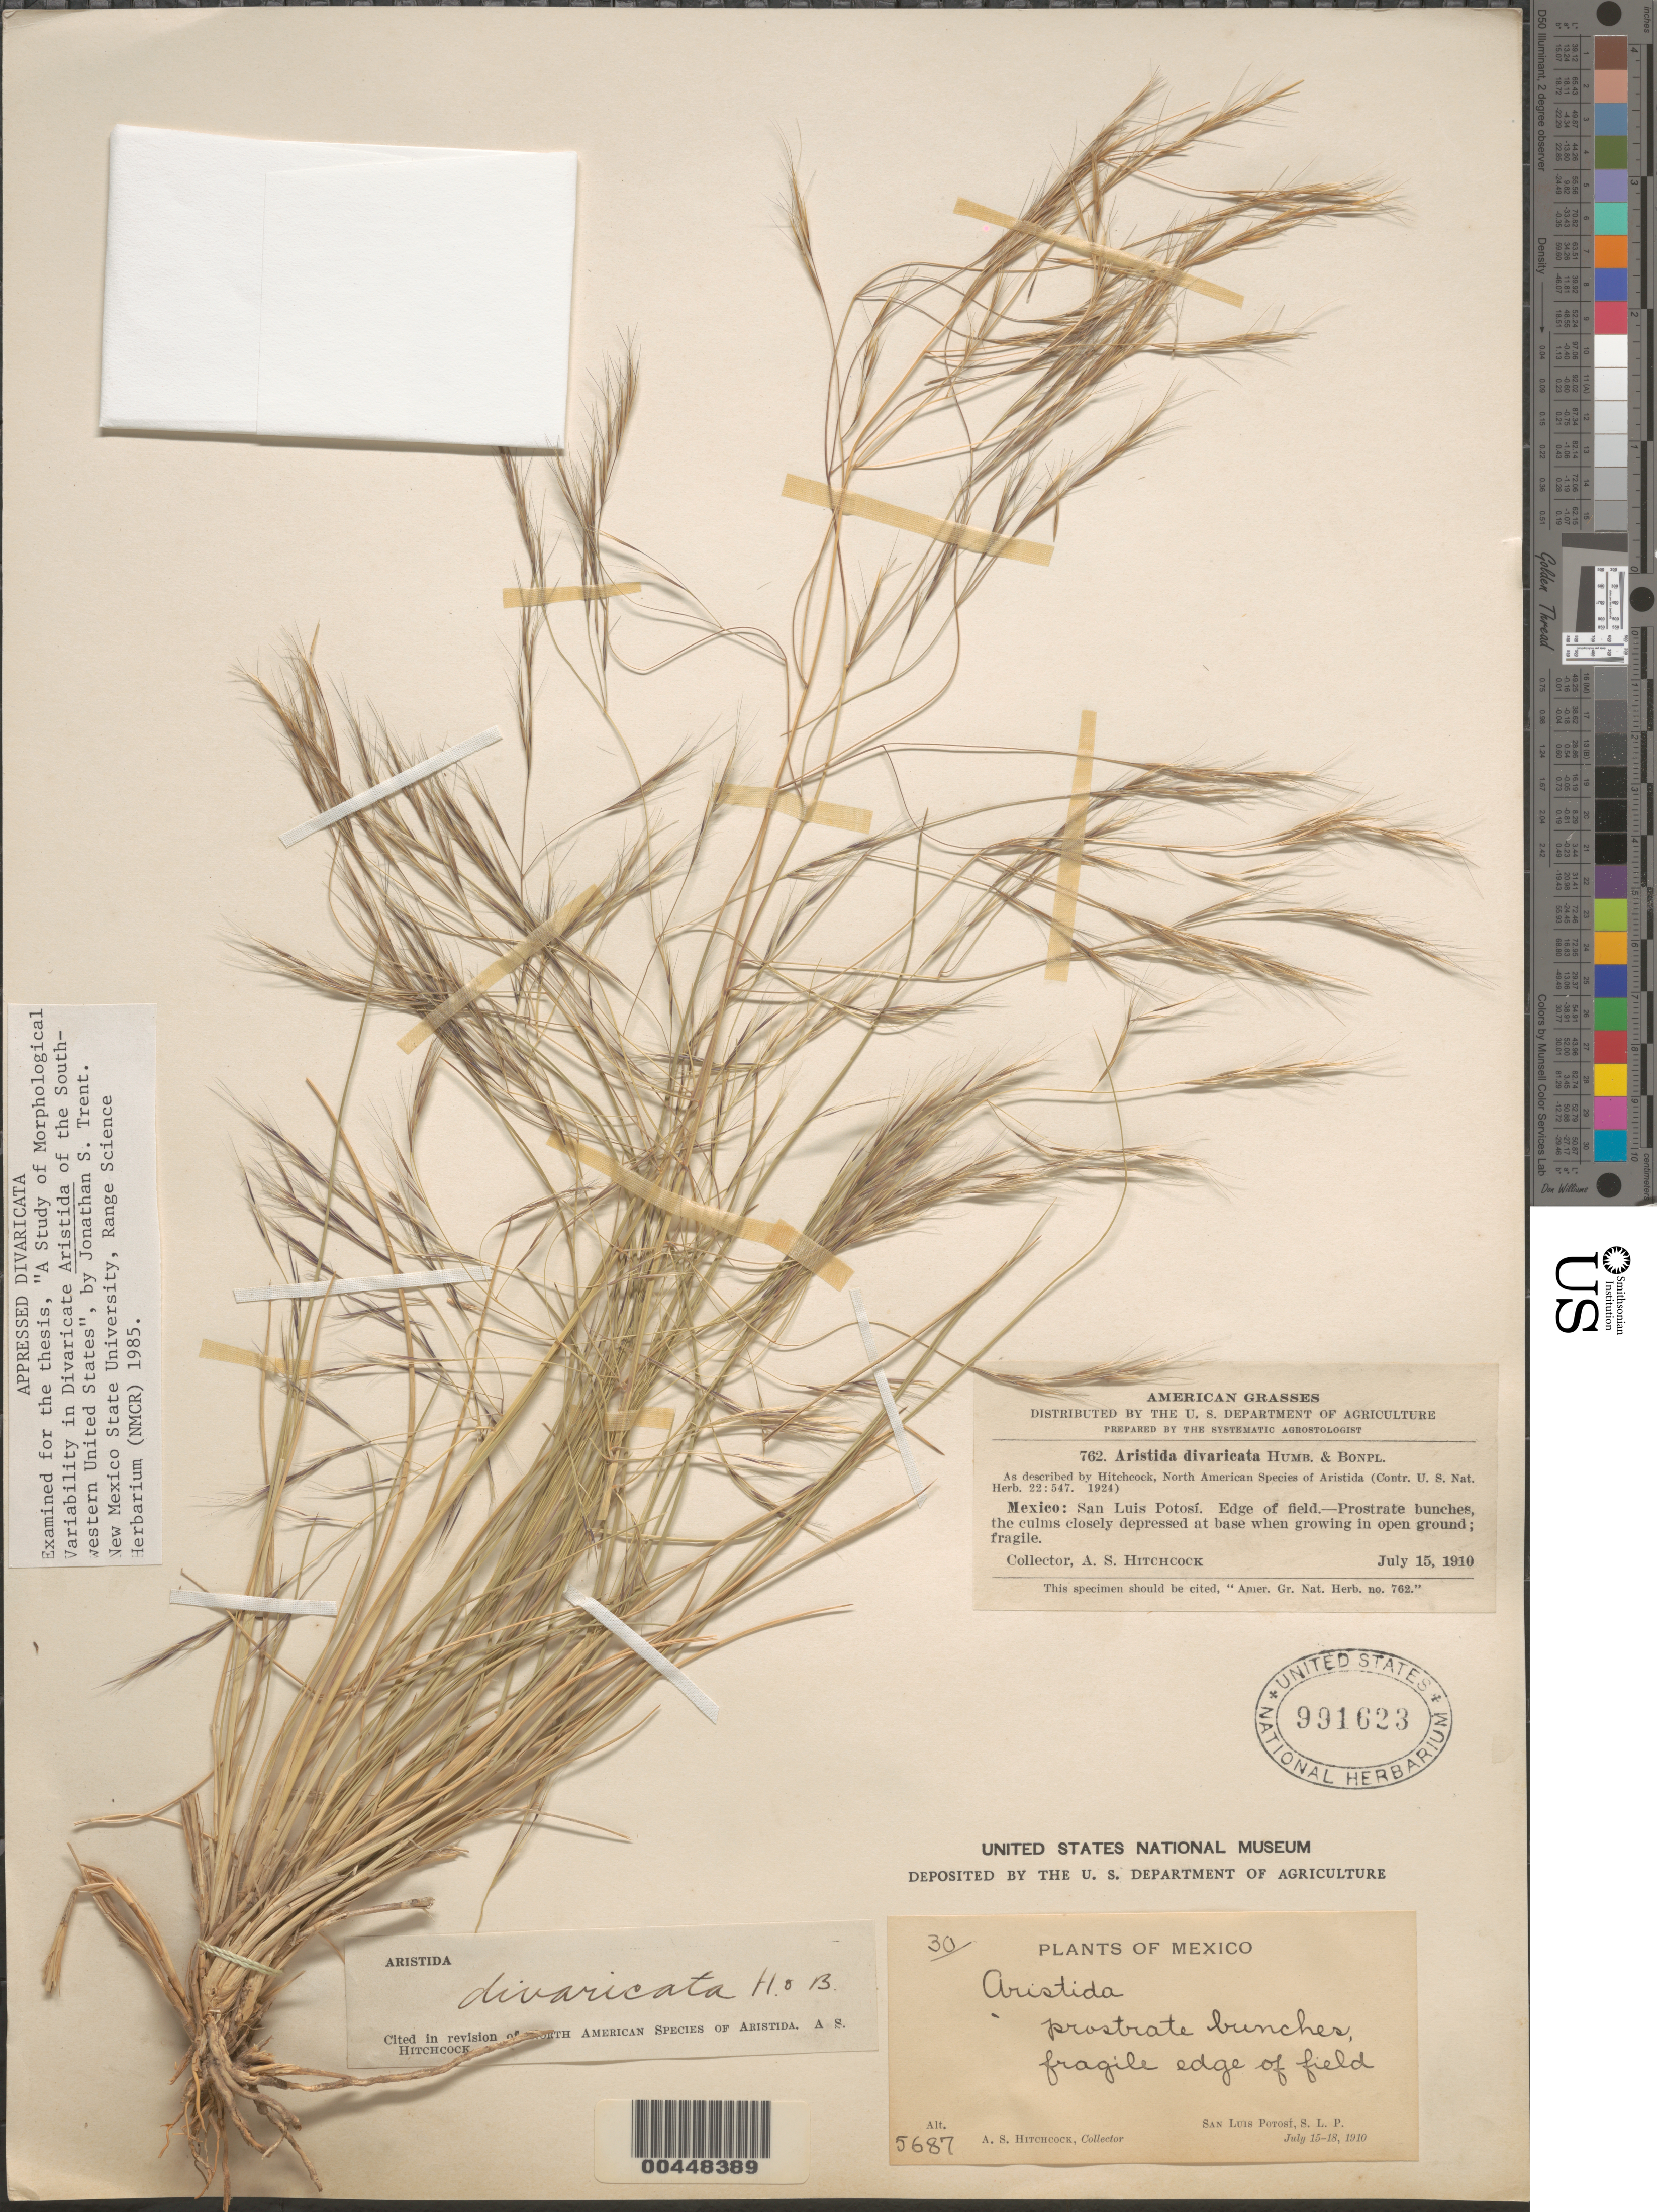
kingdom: Plantae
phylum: Tracheophyta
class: Liliopsida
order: Poales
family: Poaceae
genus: Aristida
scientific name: Aristida divaricata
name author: Humb. & Bonpl. ex Willd.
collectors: A. S. Hitchcock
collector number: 5687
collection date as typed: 15 Jul 1910 to 18 Jul 1910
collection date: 1910-07-15/1910-07-18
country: Mexico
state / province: San Luis Potosi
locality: San Luis Potosi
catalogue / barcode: US 991623